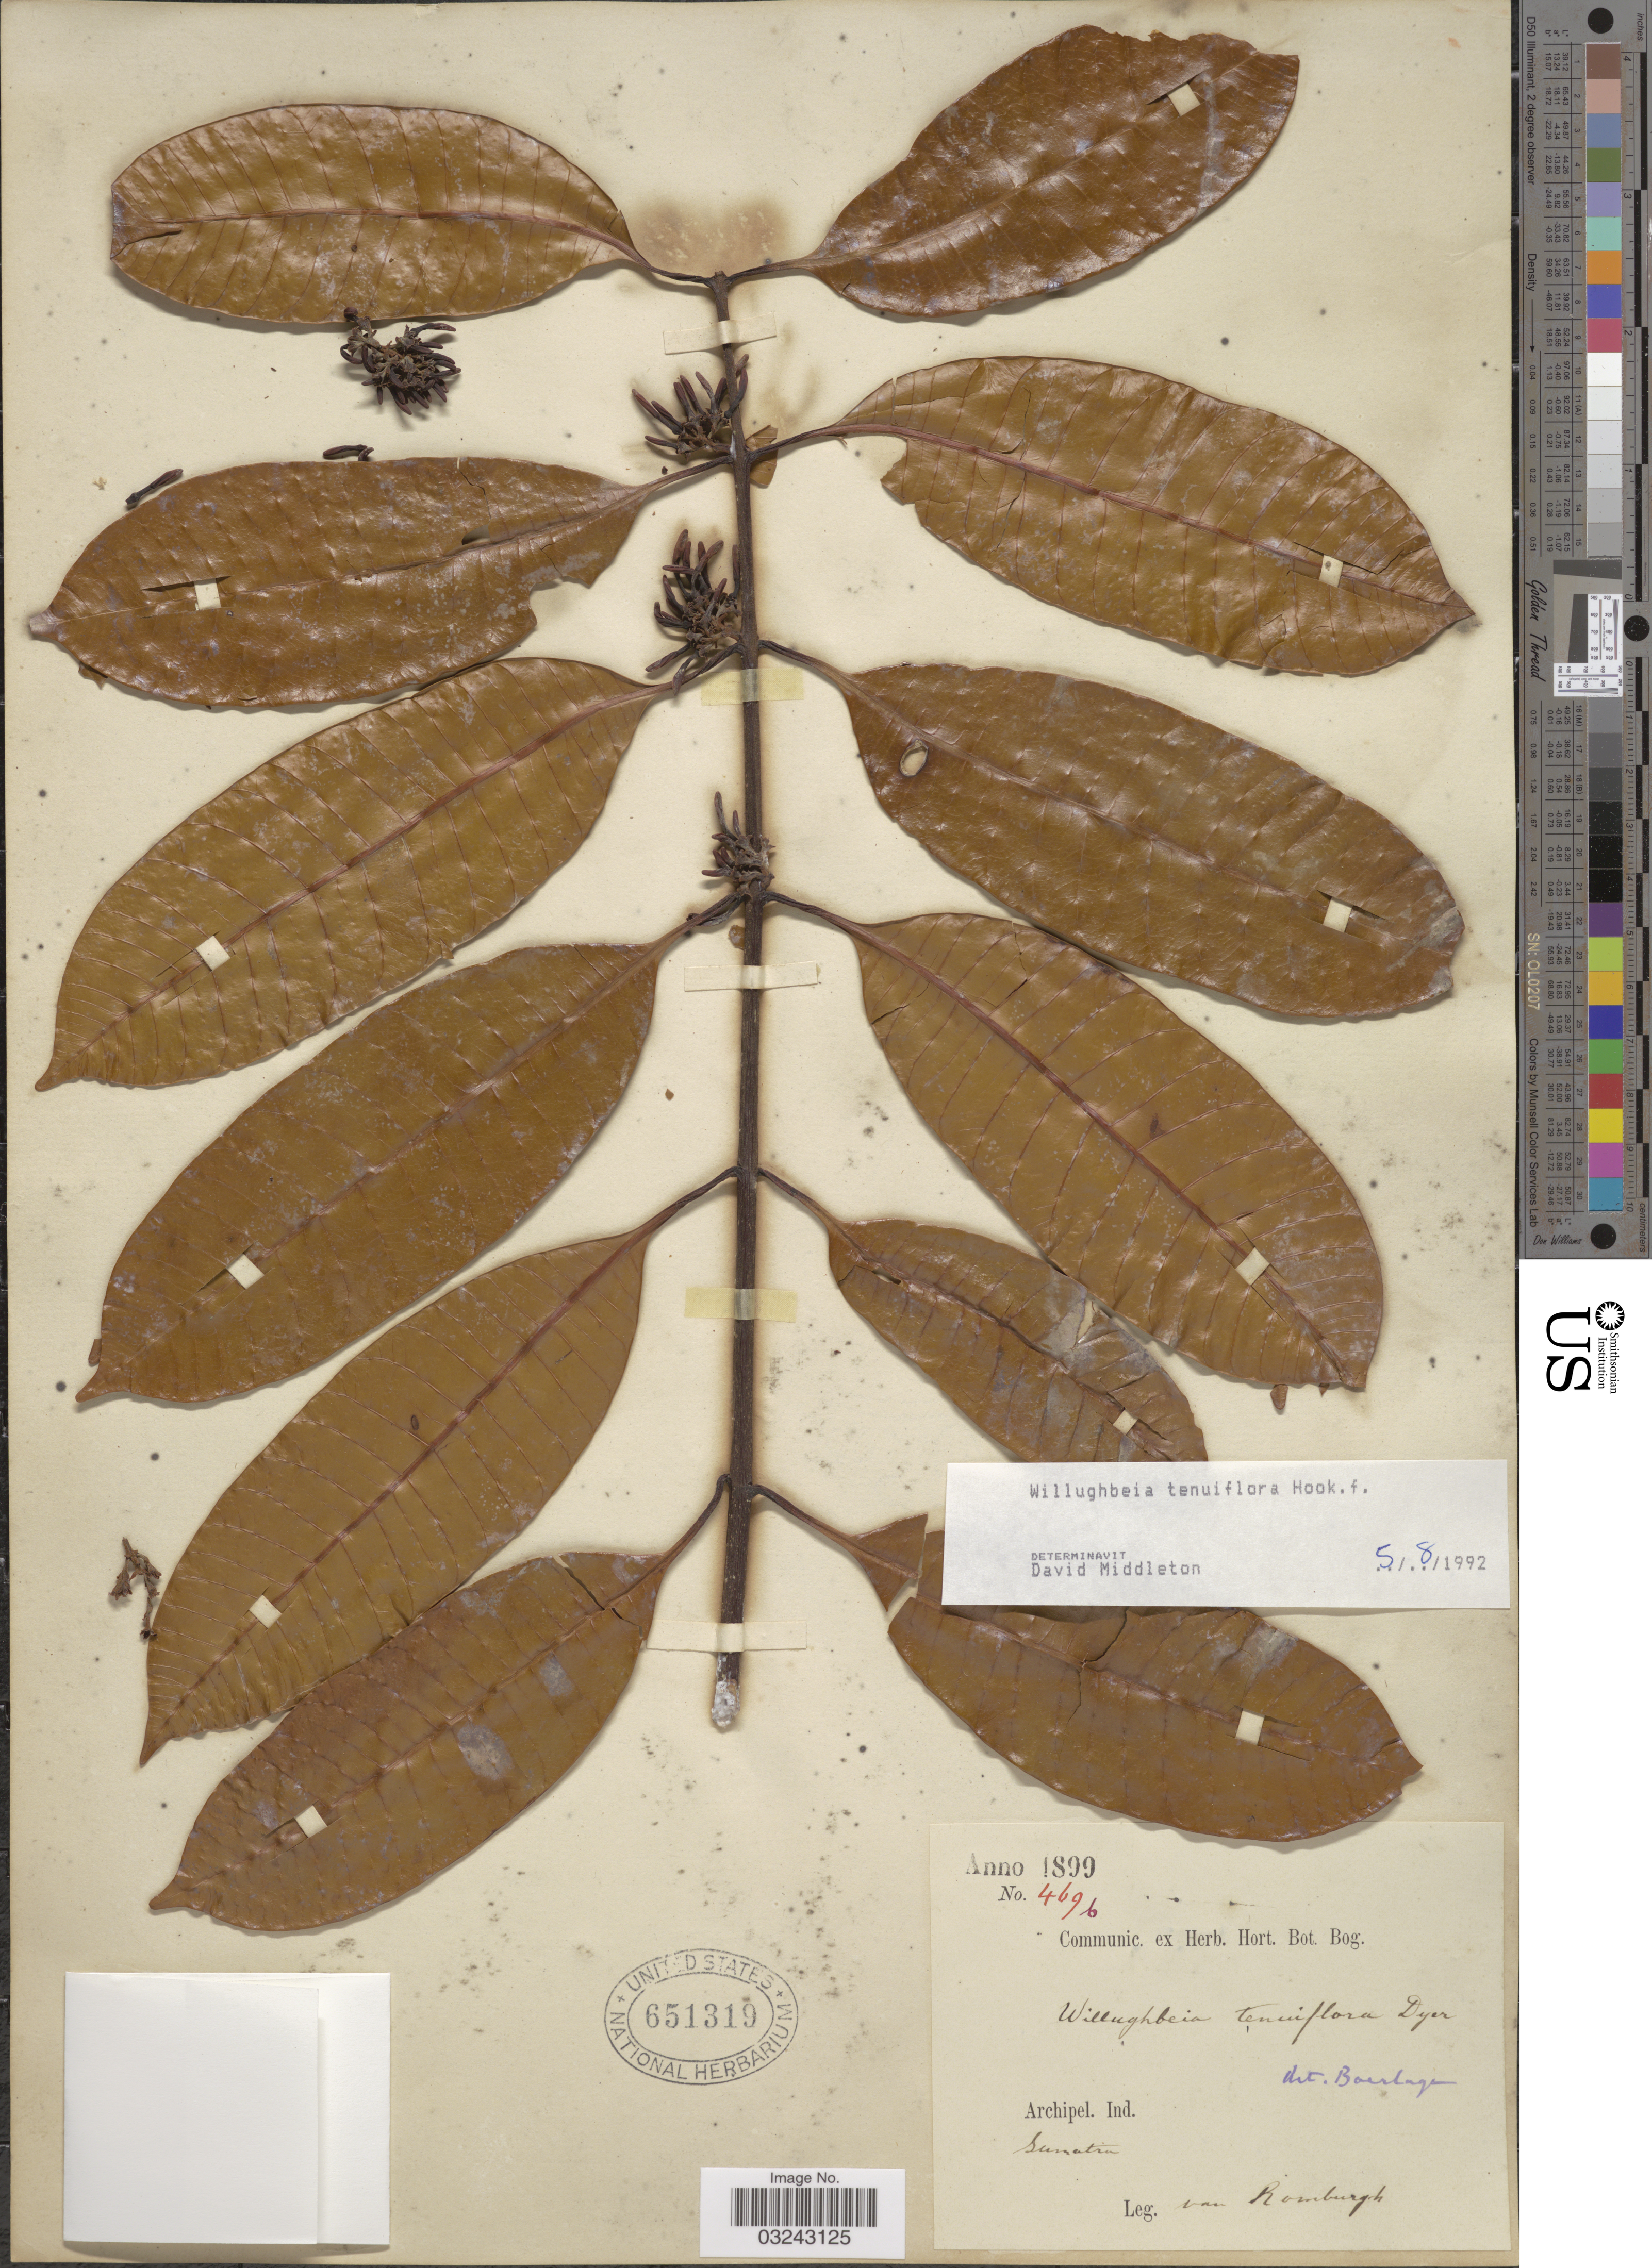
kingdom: Plantae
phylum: Tracheophyta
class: Magnoliopsida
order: Gentianales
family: Apocynaceae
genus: Willughbeia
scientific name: Willughbeia tenuiflora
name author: Dyer ex Hook. f.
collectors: Van Romburgh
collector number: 4696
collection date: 1899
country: Indonesia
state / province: Sumatra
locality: Archipel. Ind.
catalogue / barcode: US 651319